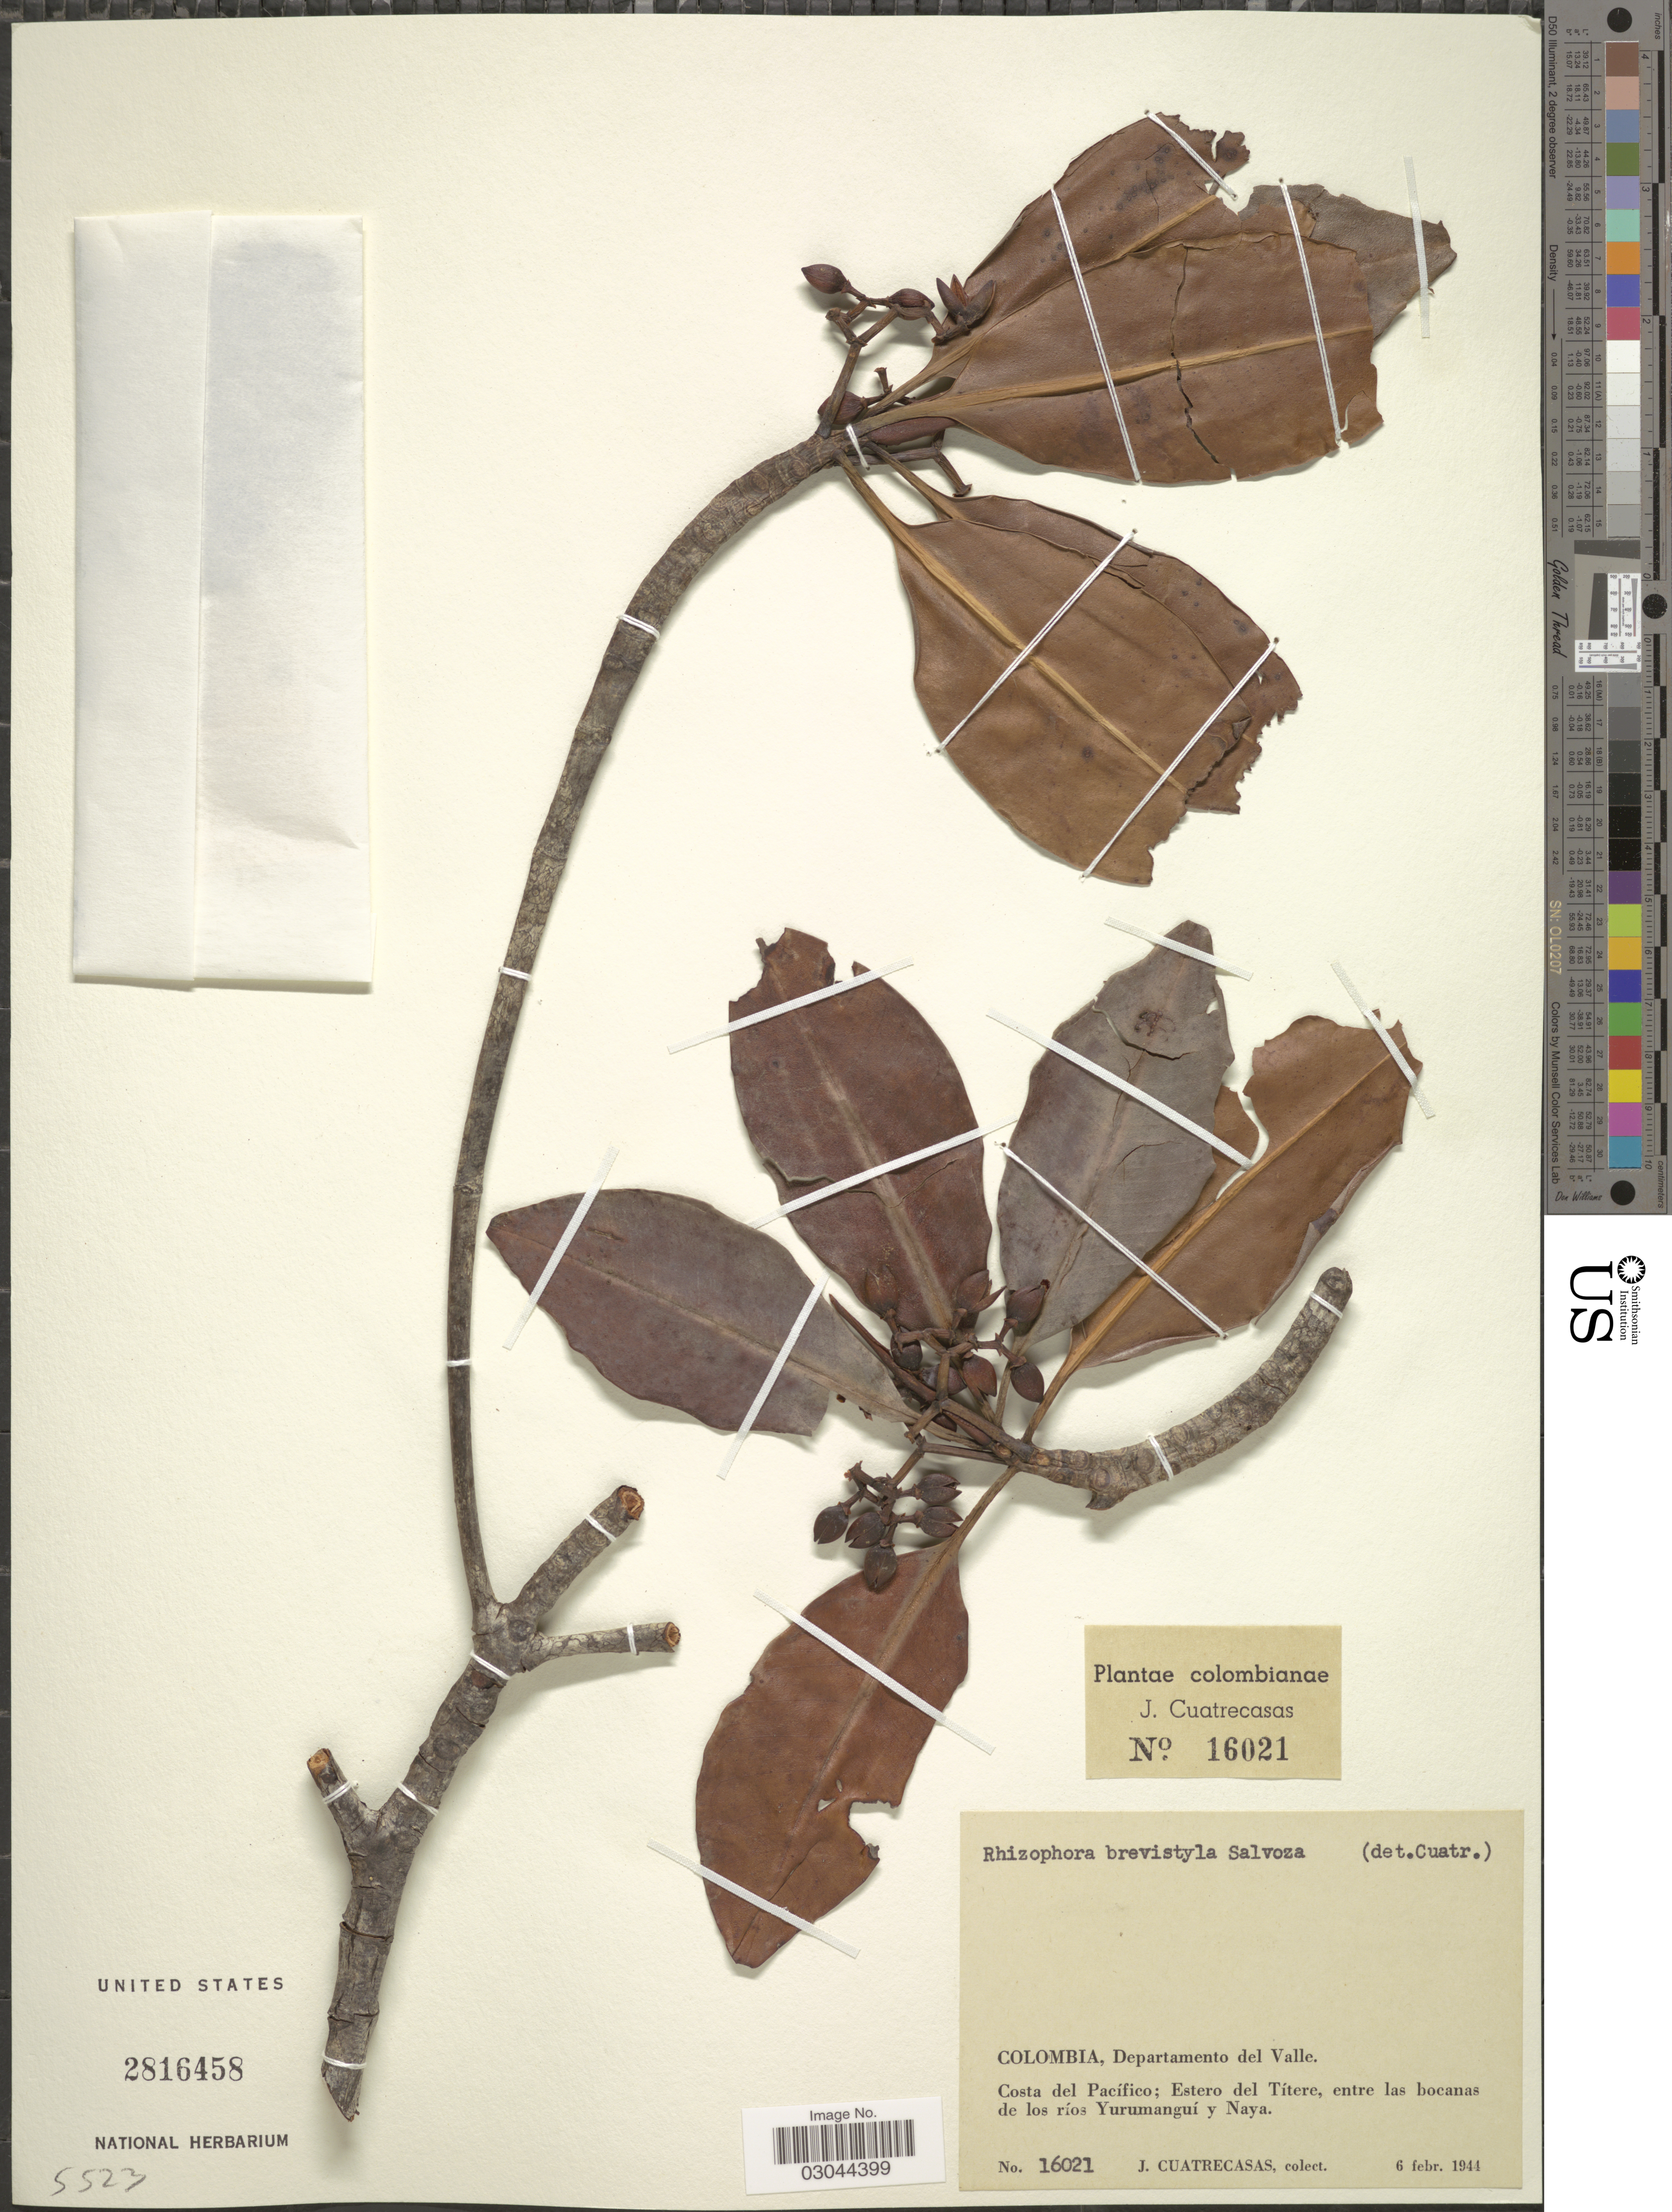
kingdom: Plantae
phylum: Tracheophyta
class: Magnoliopsida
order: Malpighiales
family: Rhizophoraceae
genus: Rhizophora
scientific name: Rhizophora x brevistyla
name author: Salvoza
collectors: J. Cuatrecasas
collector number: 16021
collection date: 1944-02-06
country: Colombia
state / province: Valle del Cauca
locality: Departamento del Valle. Costa del Pacífico: Estero del Títere, entre las bocanas de los ríos Yurumanguí y Naya.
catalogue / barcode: US 2816458